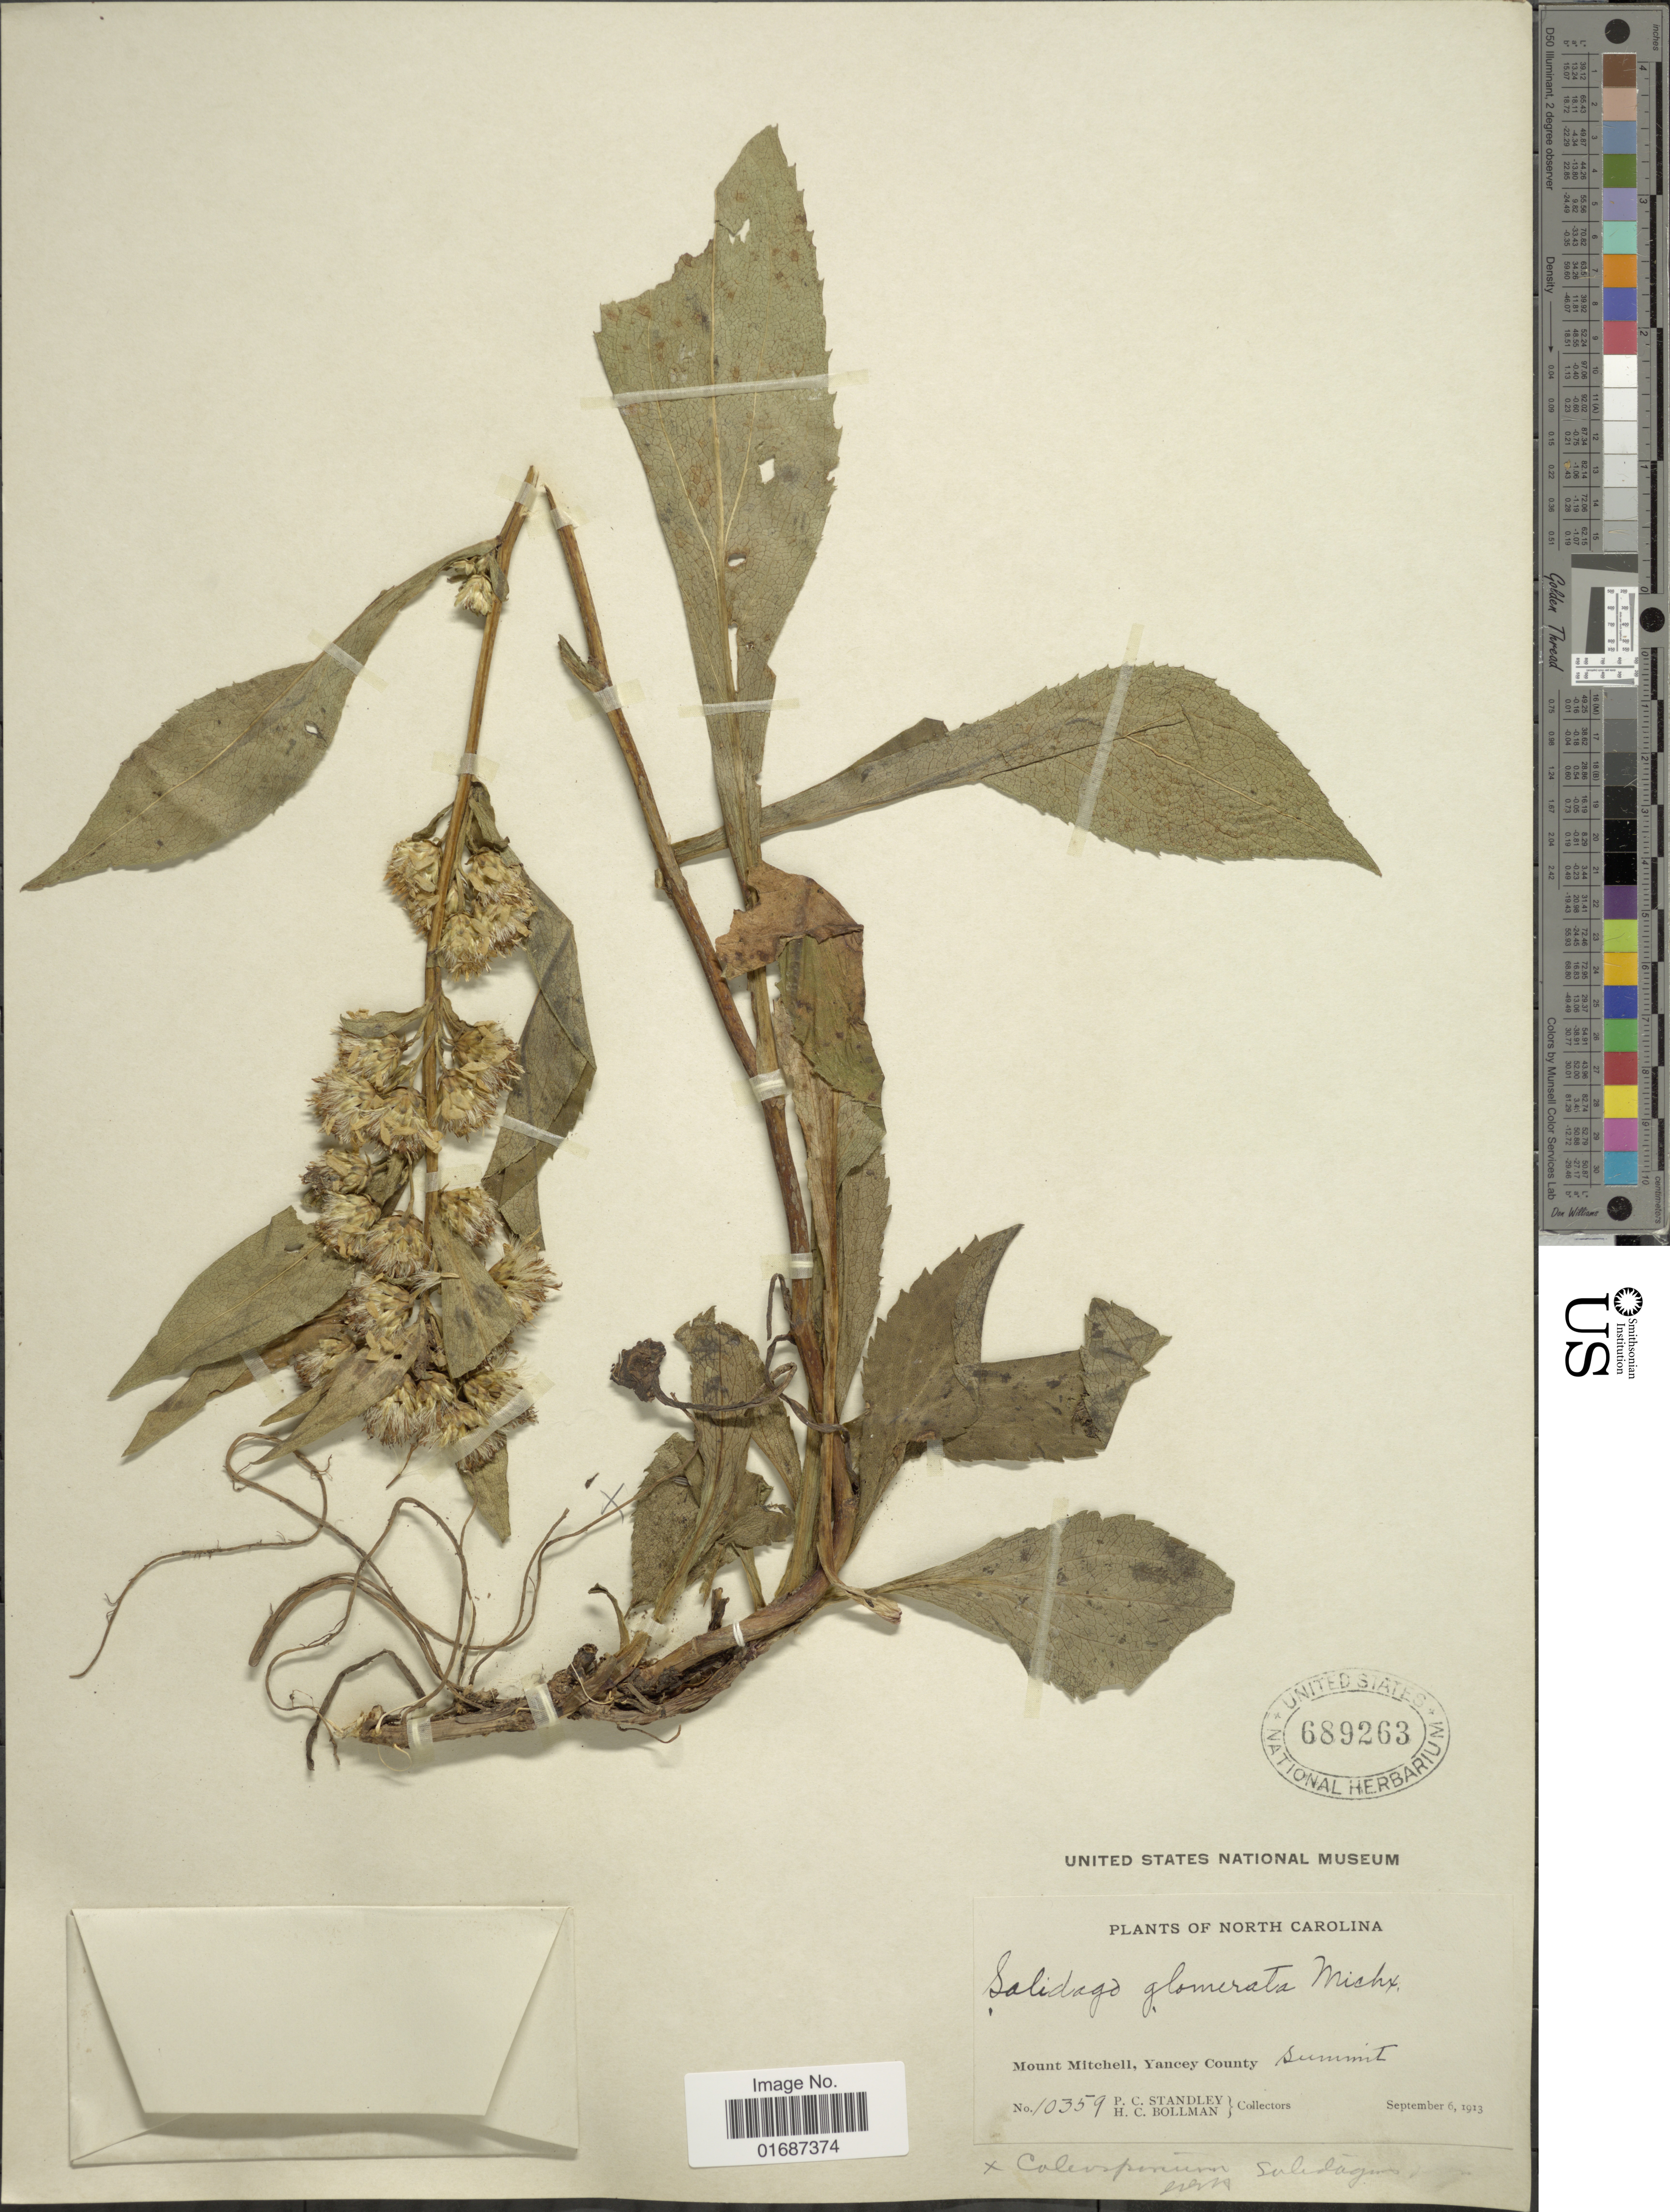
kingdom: Plantae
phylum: Tracheophyta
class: Magnoliopsida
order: Asterales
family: Asteraceae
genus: Solidago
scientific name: Solidago glomerata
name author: Michx.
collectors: P. C. Standley & H. C. Bollman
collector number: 10359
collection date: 1913-09-06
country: United States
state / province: North Carolina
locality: Mount Mitchell, Yancey County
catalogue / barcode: US 689263